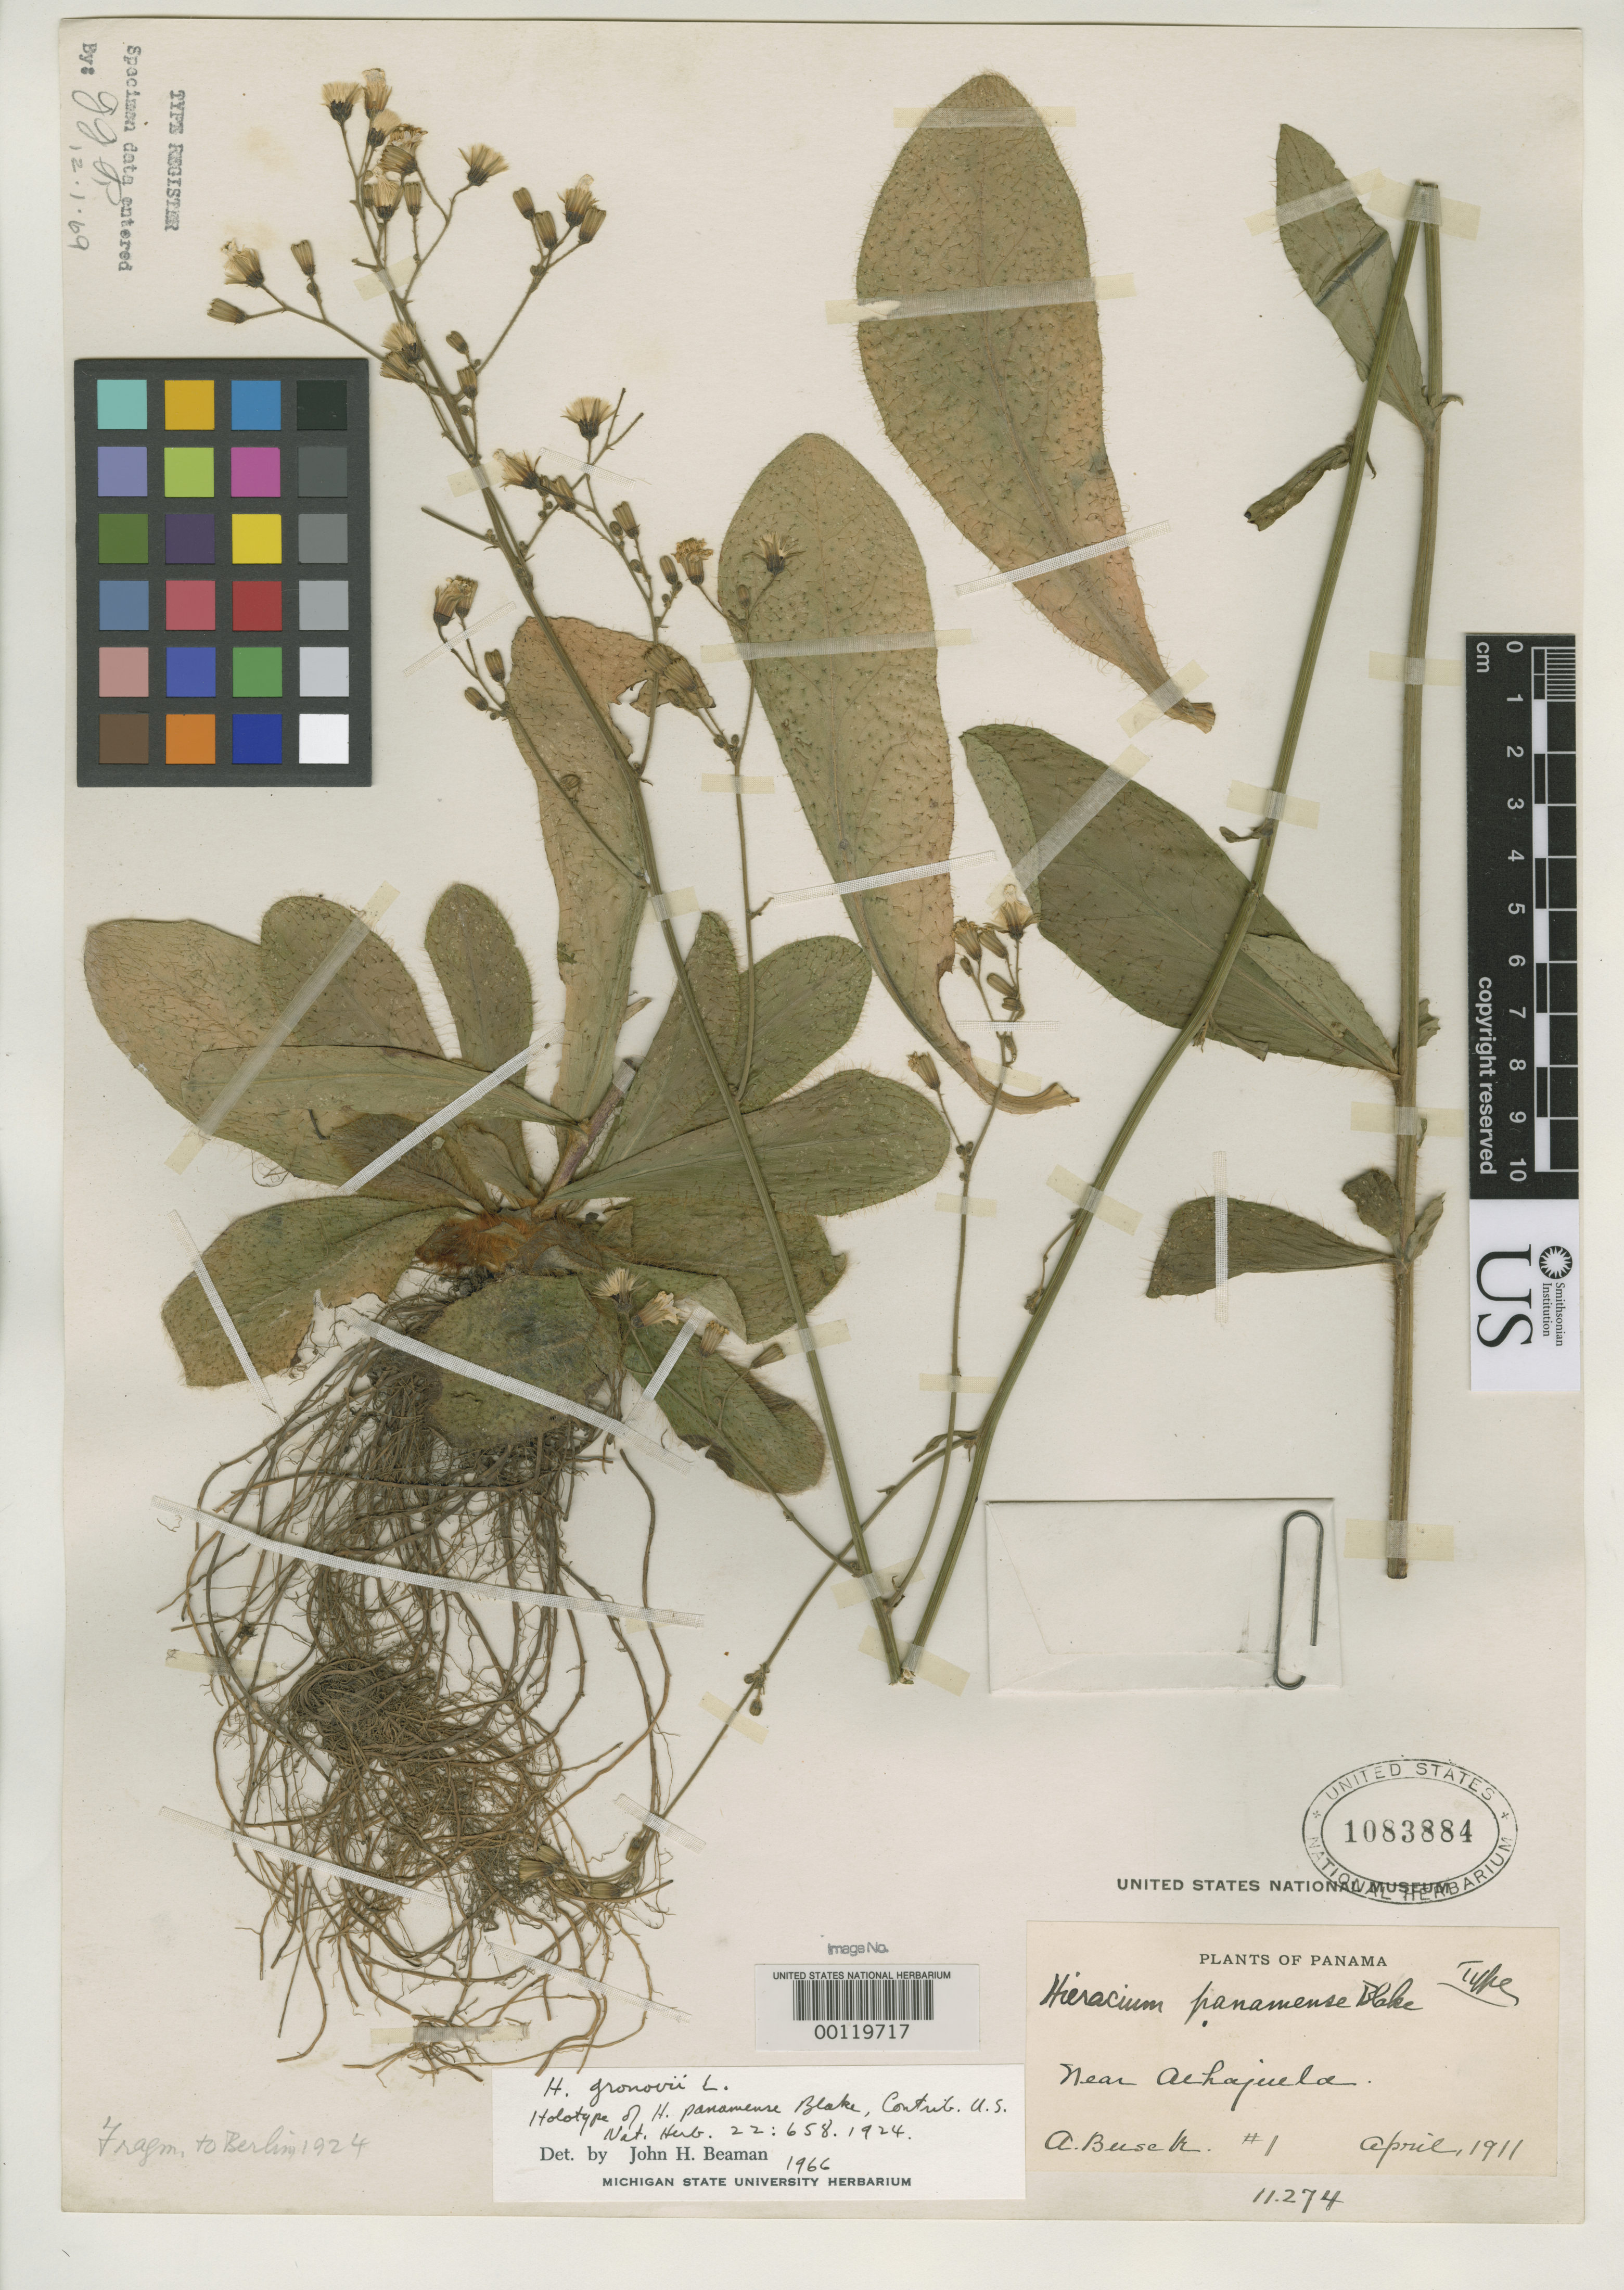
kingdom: Plantae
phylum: Tracheophyta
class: Magnoliopsida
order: Asterales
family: Asteraceae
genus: Hieracium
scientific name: Hieracium panamense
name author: S.F. Blake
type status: Holotype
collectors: A. Busck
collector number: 1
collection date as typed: Apr 1911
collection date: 1911-04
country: Panama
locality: Alhajuela.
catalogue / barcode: US 1083884